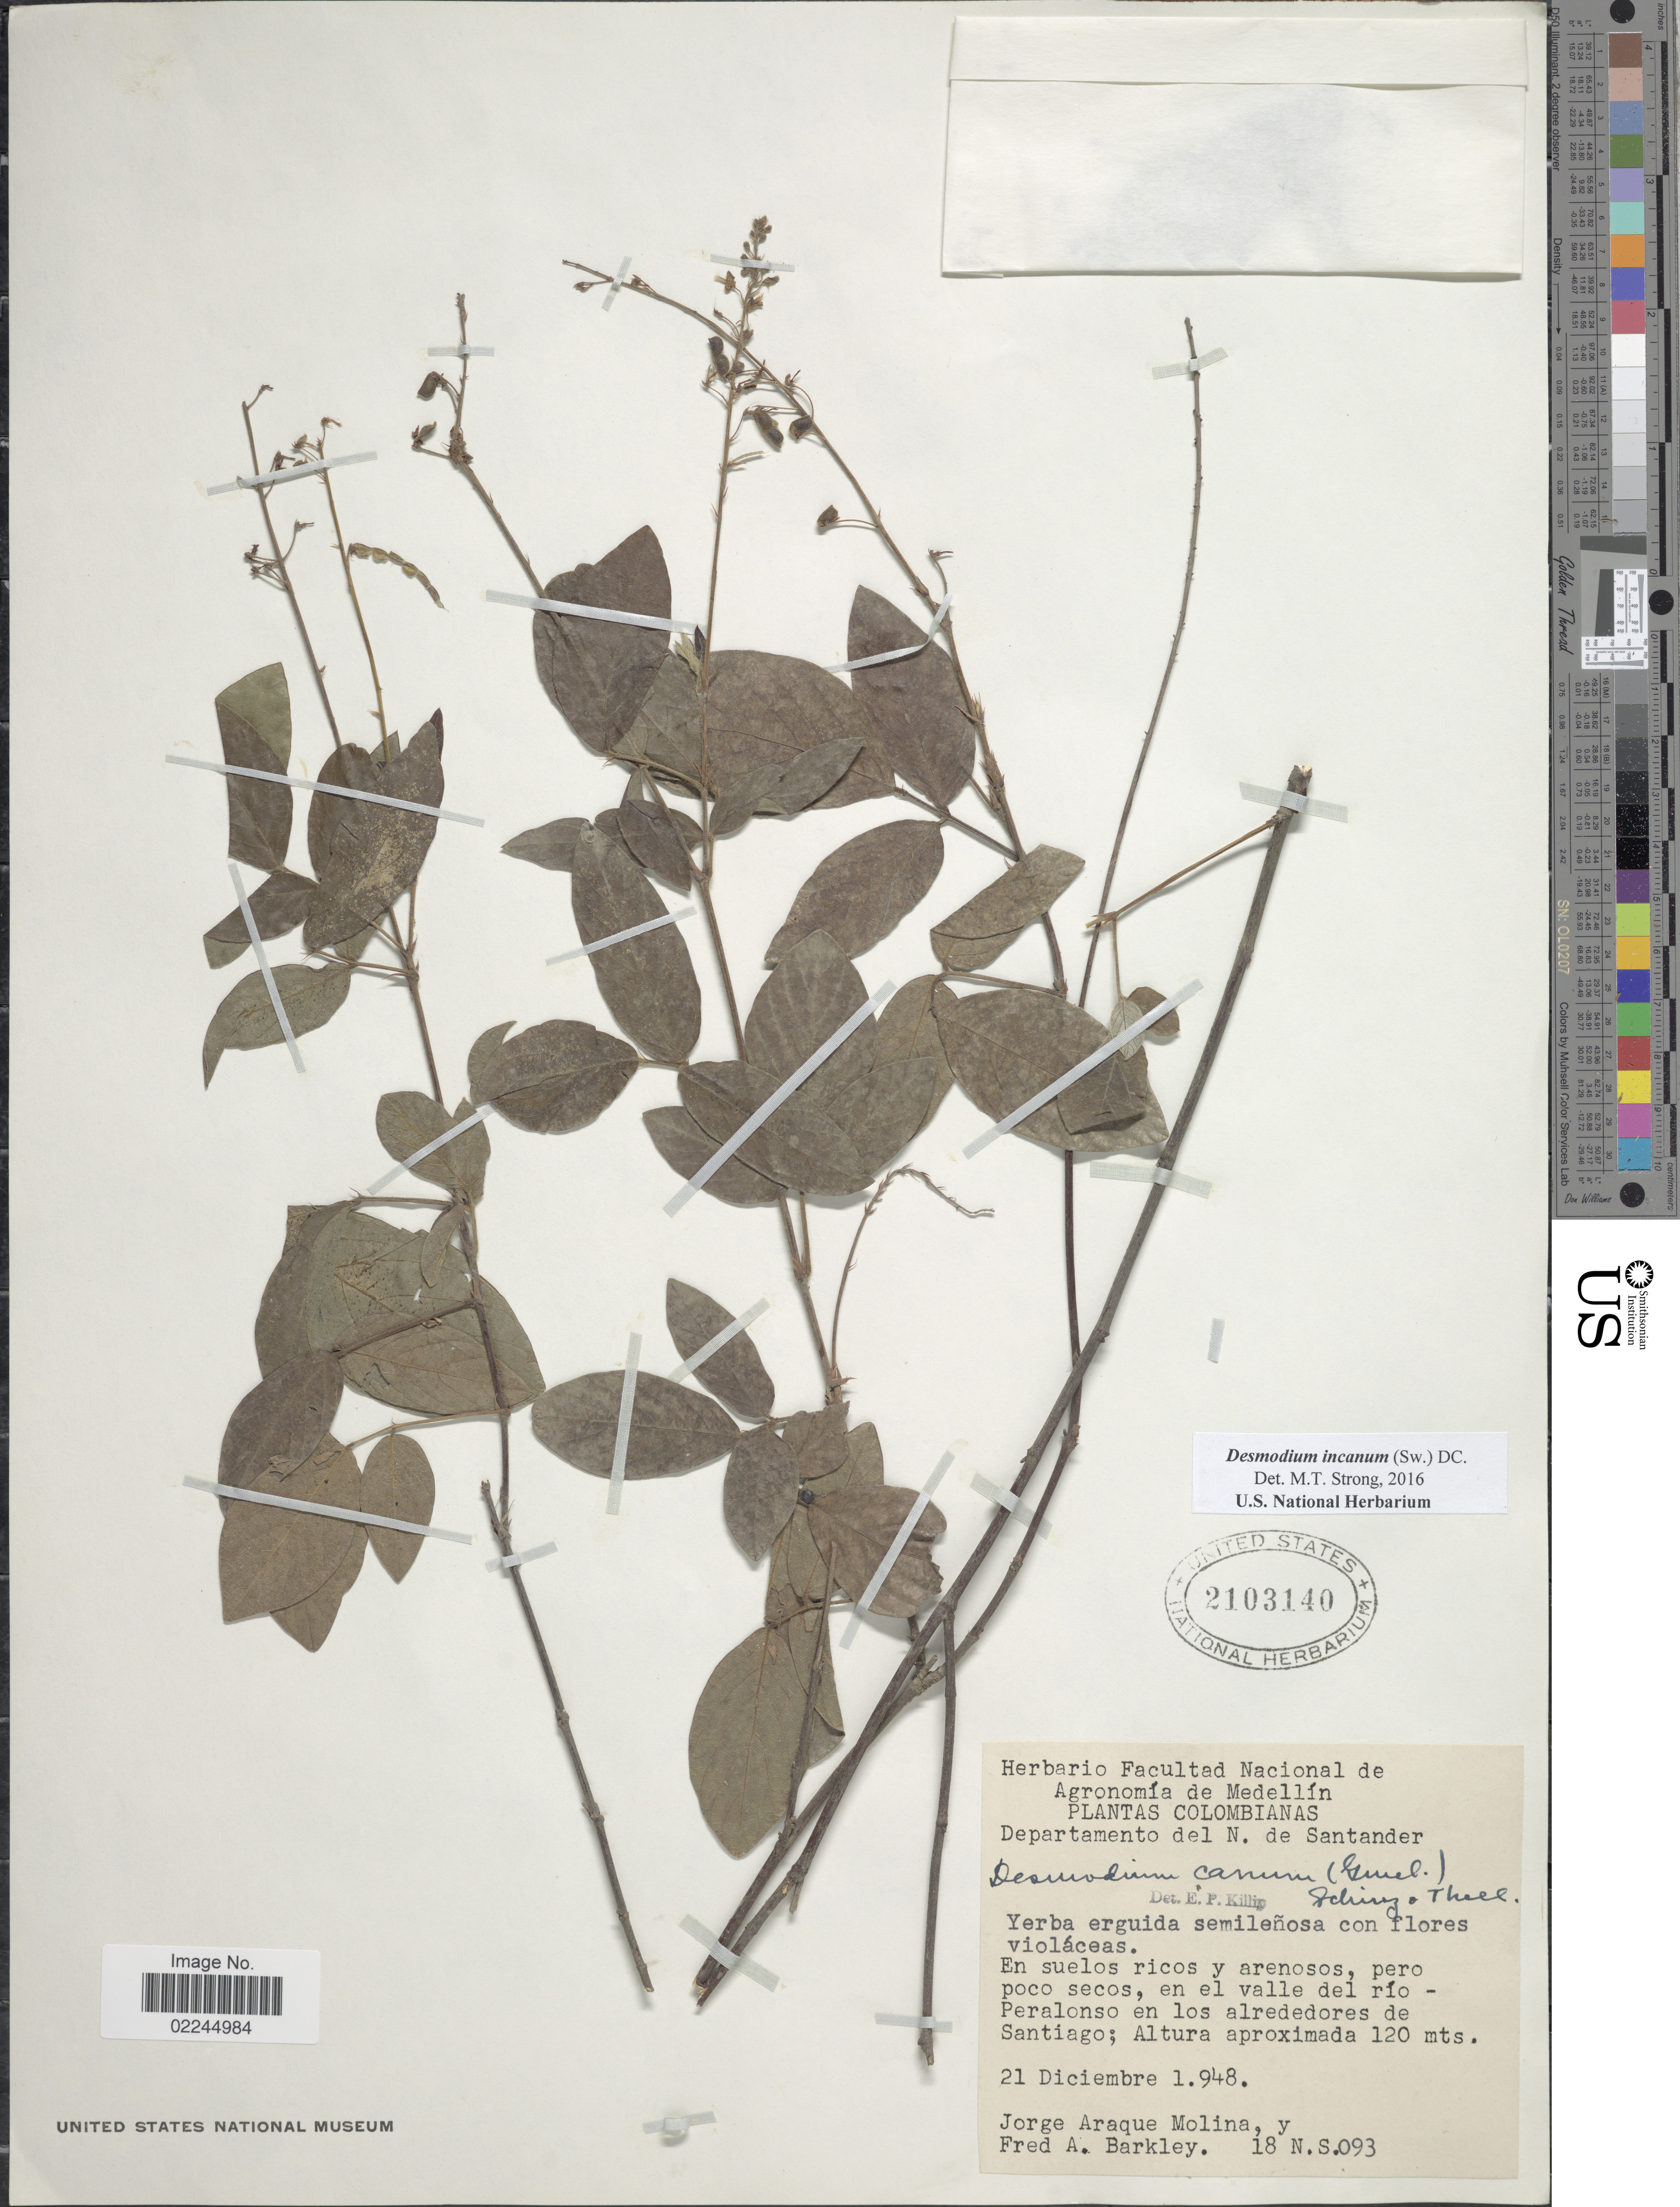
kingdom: Plantae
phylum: Tracheophyta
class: Magnoliopsida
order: Fabales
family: Fabaceae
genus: Desmodium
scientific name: Desmodium incanum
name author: (Sw.) DC.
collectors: J. A. Molina & F. A. Barkley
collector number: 18N.S.093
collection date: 1948-12-21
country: Colombia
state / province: Norte de Santander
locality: Departamento del N. de Santander, en el valle del rio, Peralonso en los alrededores de Santiago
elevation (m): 120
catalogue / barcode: US 2103140